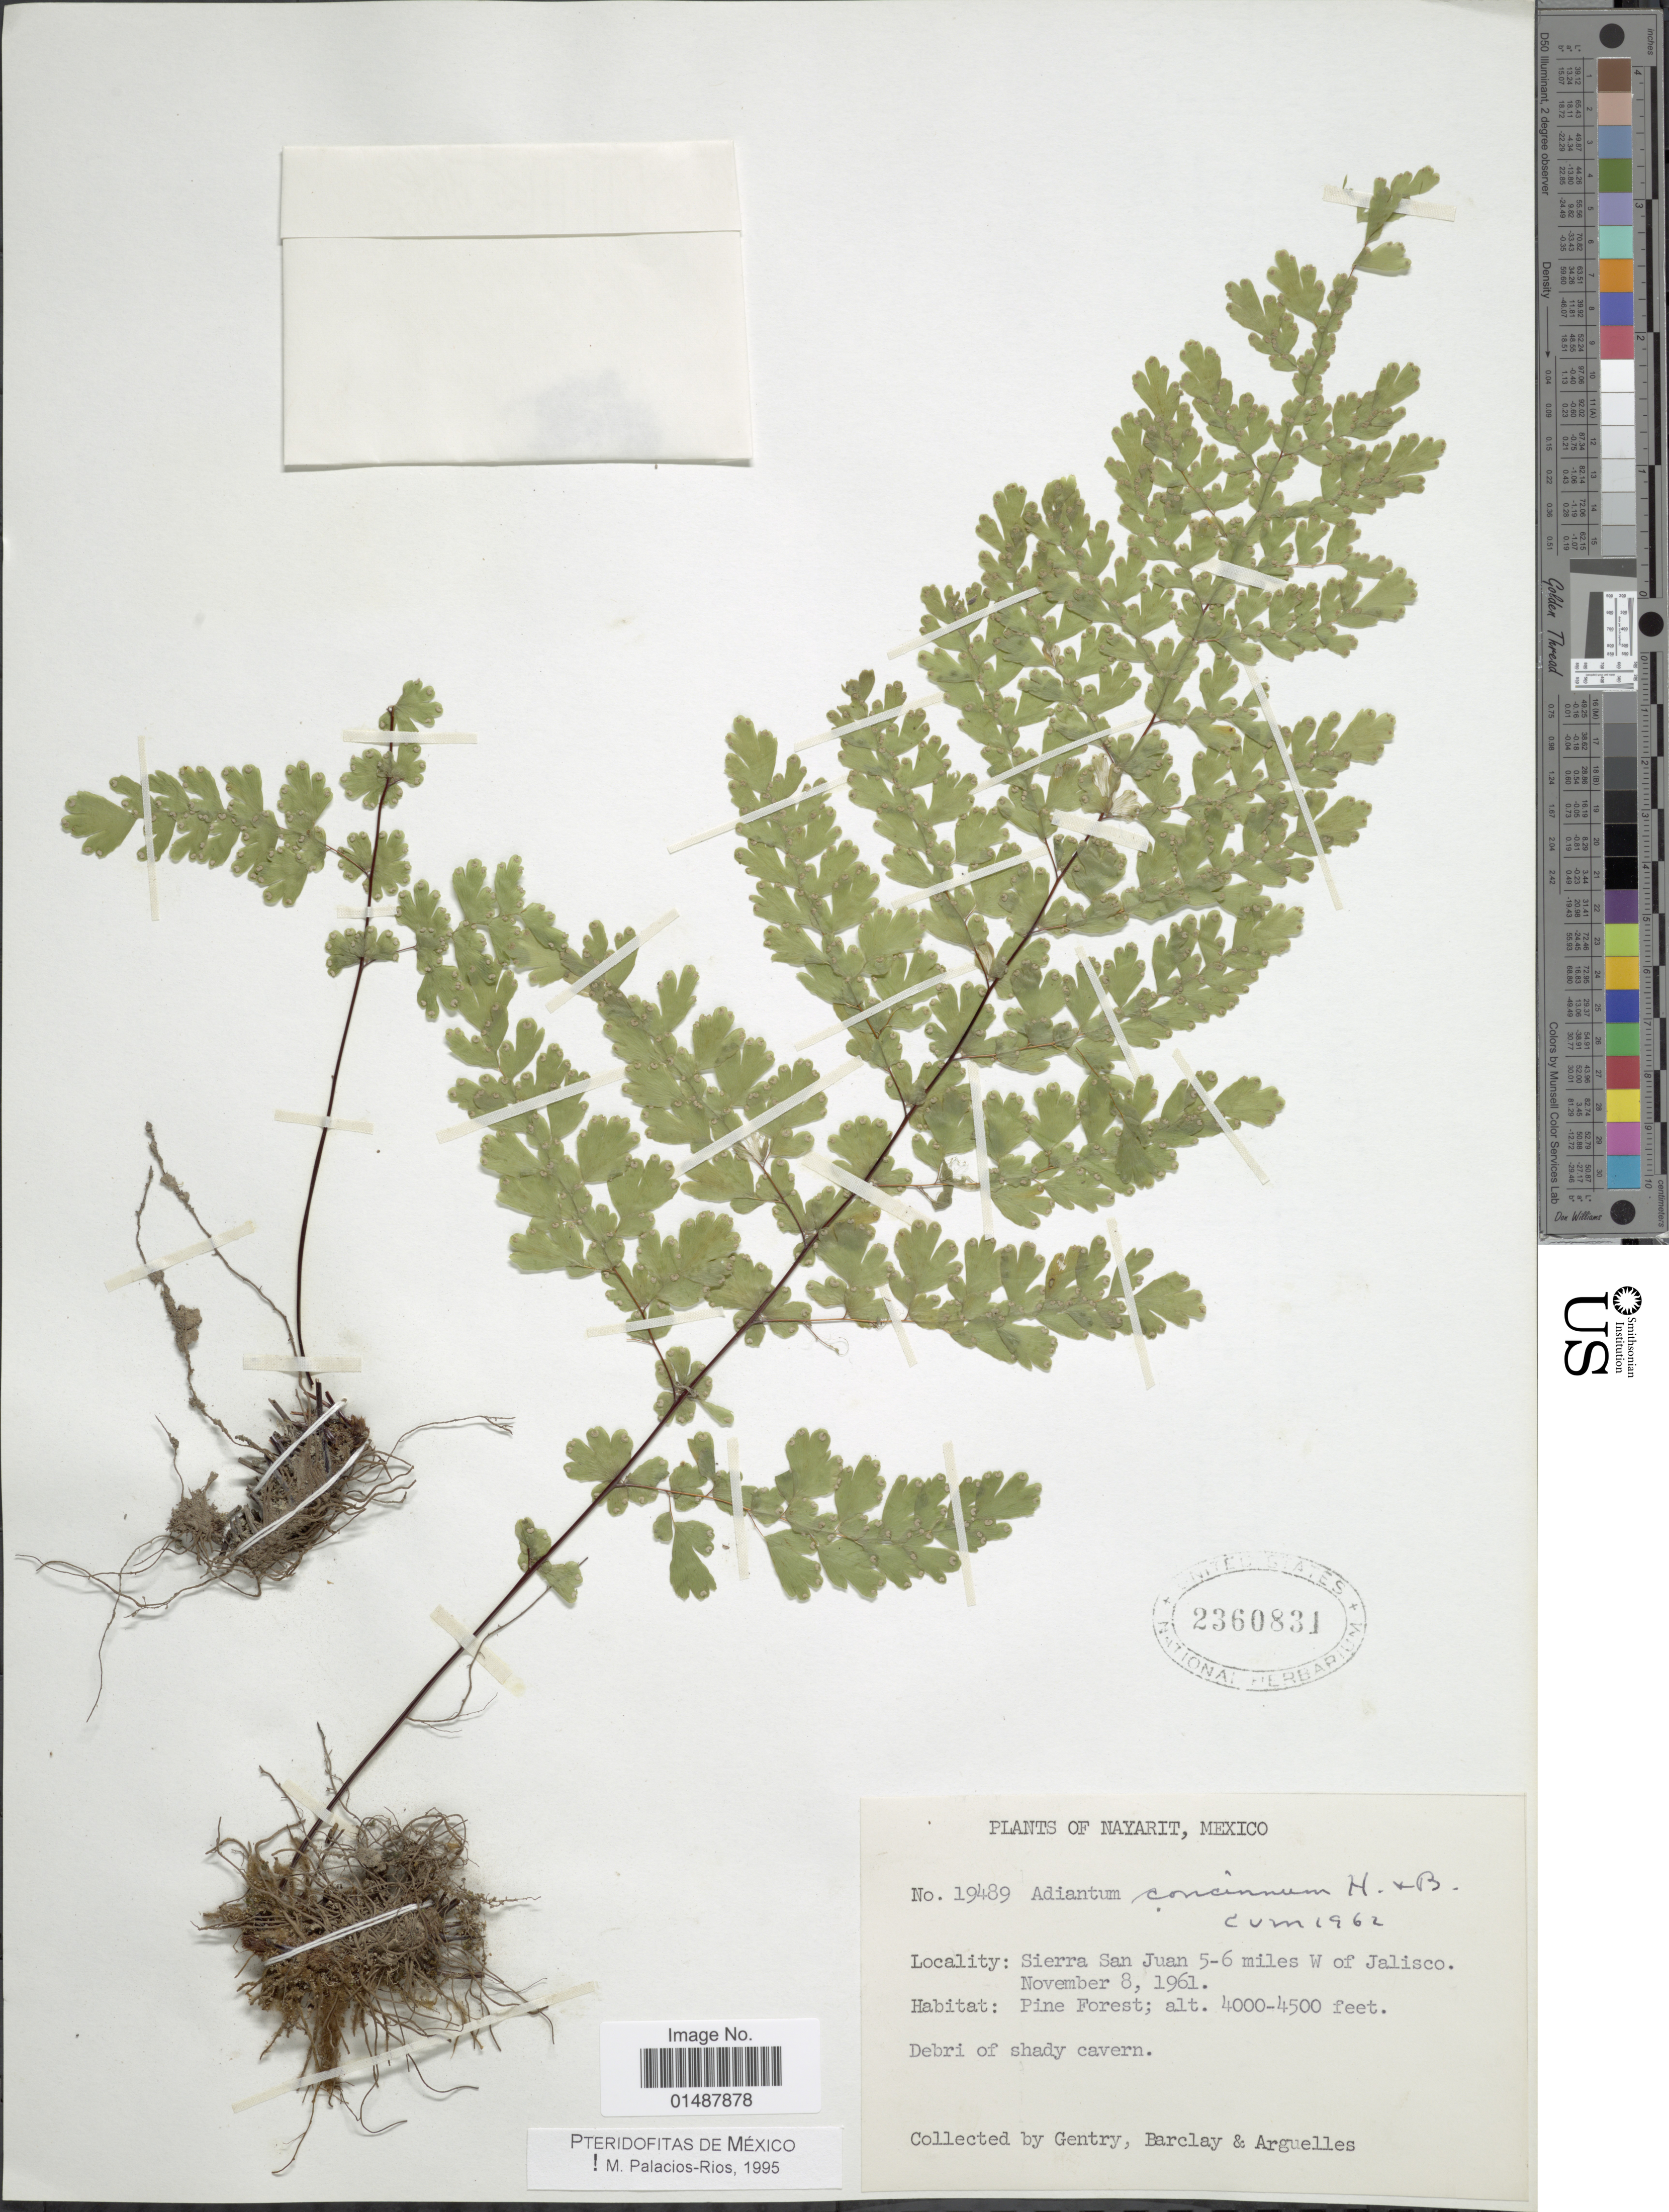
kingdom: Plantae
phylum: Tracheophyta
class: Polypodiopsida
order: Polypodiales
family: Pteridaceae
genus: Adiantum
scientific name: Adiantum concinnum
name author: Humb. & Bonpl. ex Willd.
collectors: Gentry, --, -- Barclay & Arguelles, --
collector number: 19489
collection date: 1962-03-20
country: Mexico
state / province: Nayarit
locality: Sierra San Juan 5-6 miles W of Jalisco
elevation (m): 1219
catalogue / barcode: US 2360831